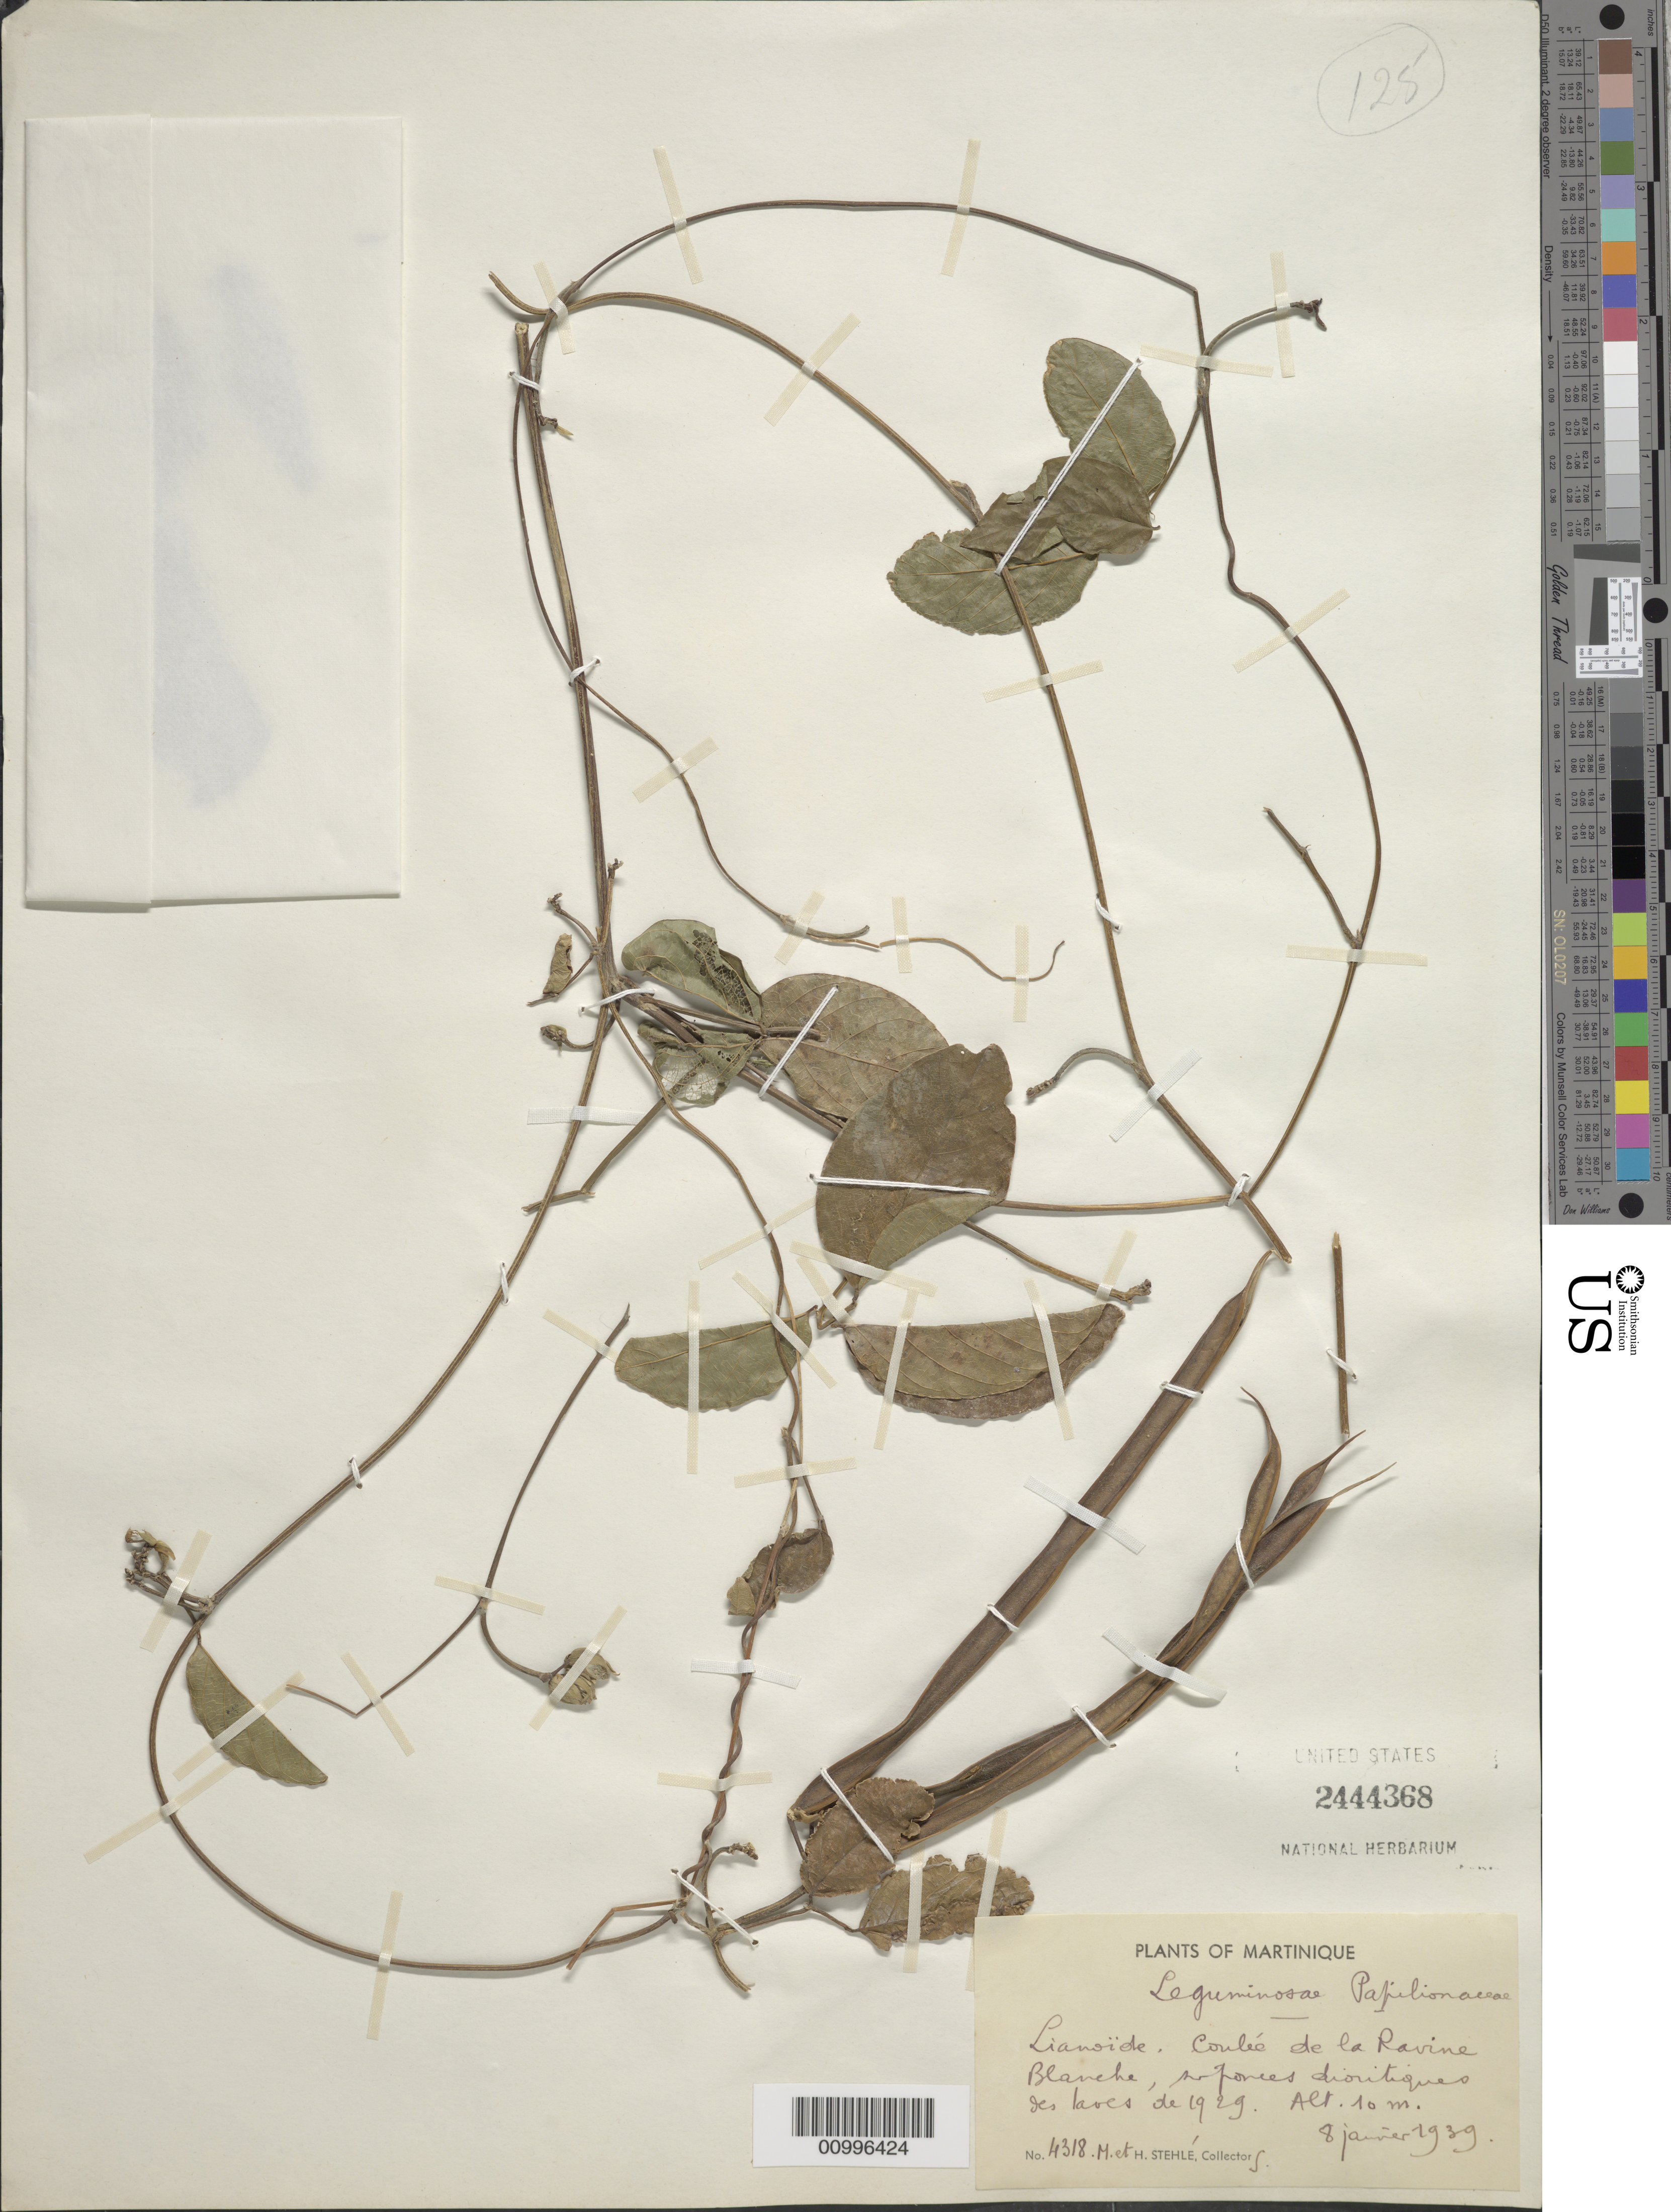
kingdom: Plantae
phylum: Tracheophyta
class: Magnoliopsida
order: Fabales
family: Fabaceae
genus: Centrosema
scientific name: Centrosema sp.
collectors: H. Stehlé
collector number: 4318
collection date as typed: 08 Jan 1939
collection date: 1939-01-08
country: Martinique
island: Martinique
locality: Leguminosae ?Papilionaceae?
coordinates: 0 N, 0 E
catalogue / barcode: US 2444368